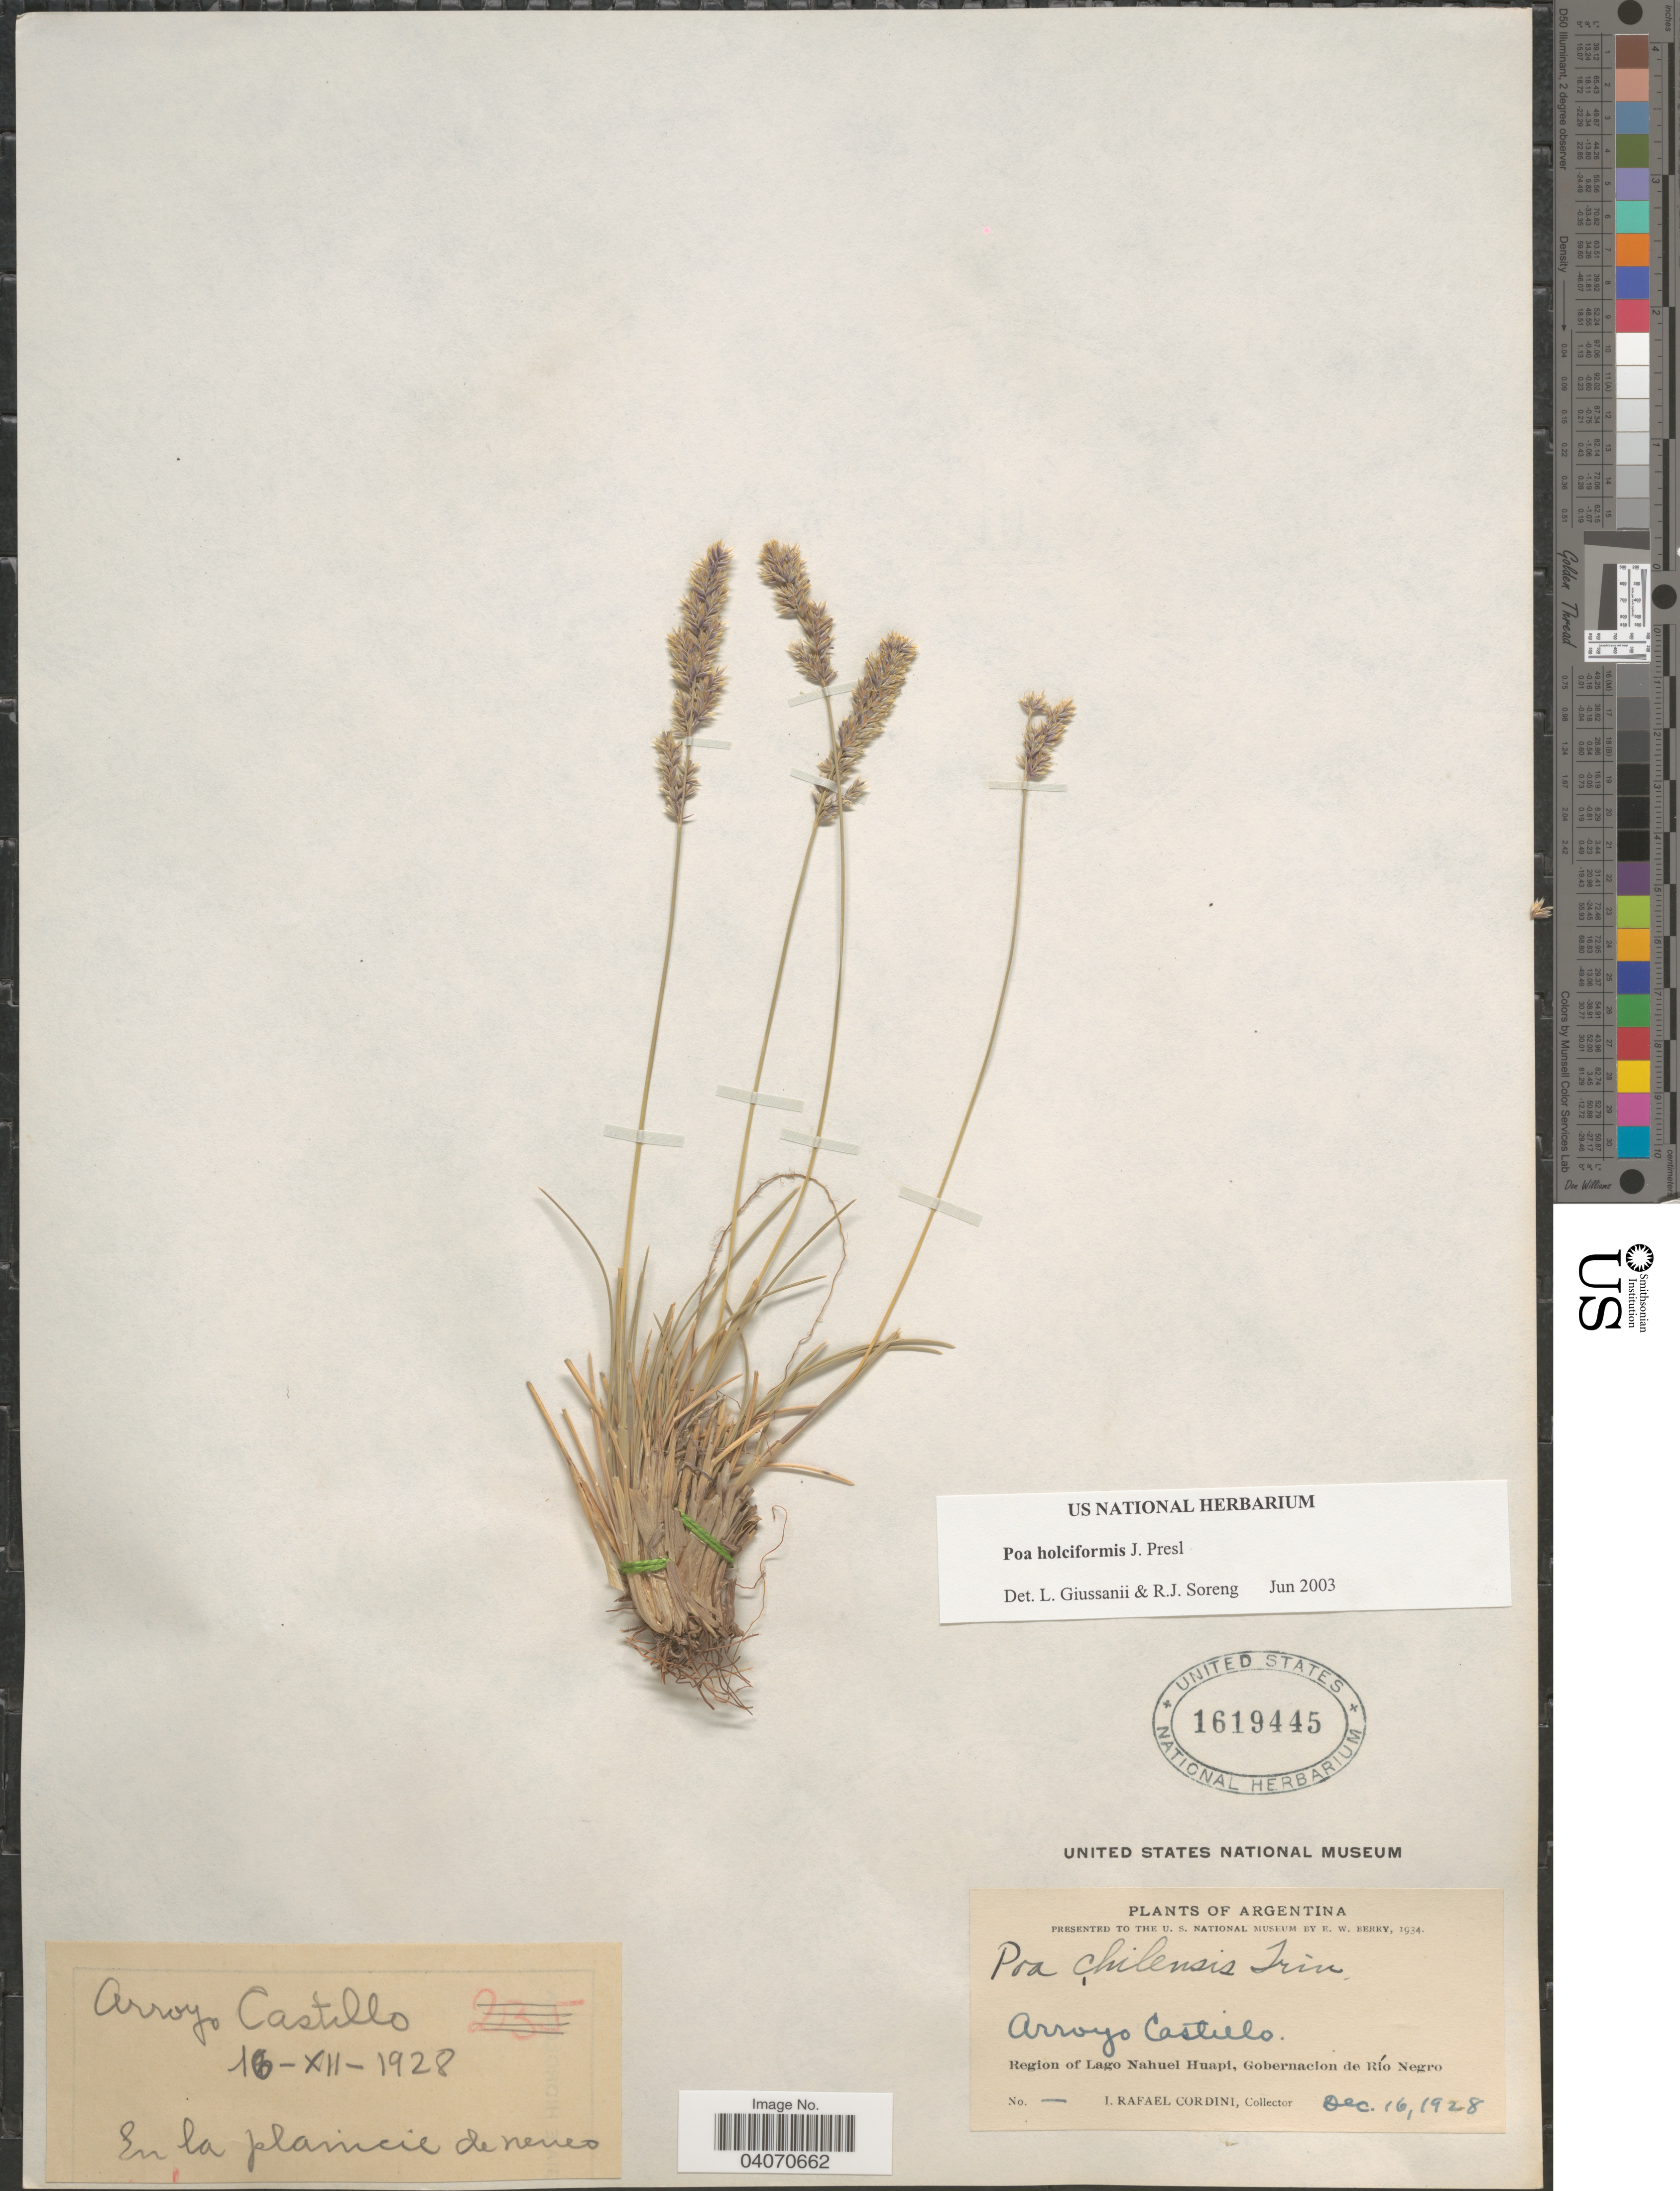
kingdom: Plantae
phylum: Tracheophyta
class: Liliopsida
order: Poales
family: Poaceae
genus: Poa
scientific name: Poa holciformis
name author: J. Presl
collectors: I. Cordini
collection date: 1928-12-16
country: Argentina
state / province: Rio Negro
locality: Arroyo Castielo. Region of Lago Nahuel Huapi, Gobernacion de Río Negro.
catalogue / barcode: US 1619445